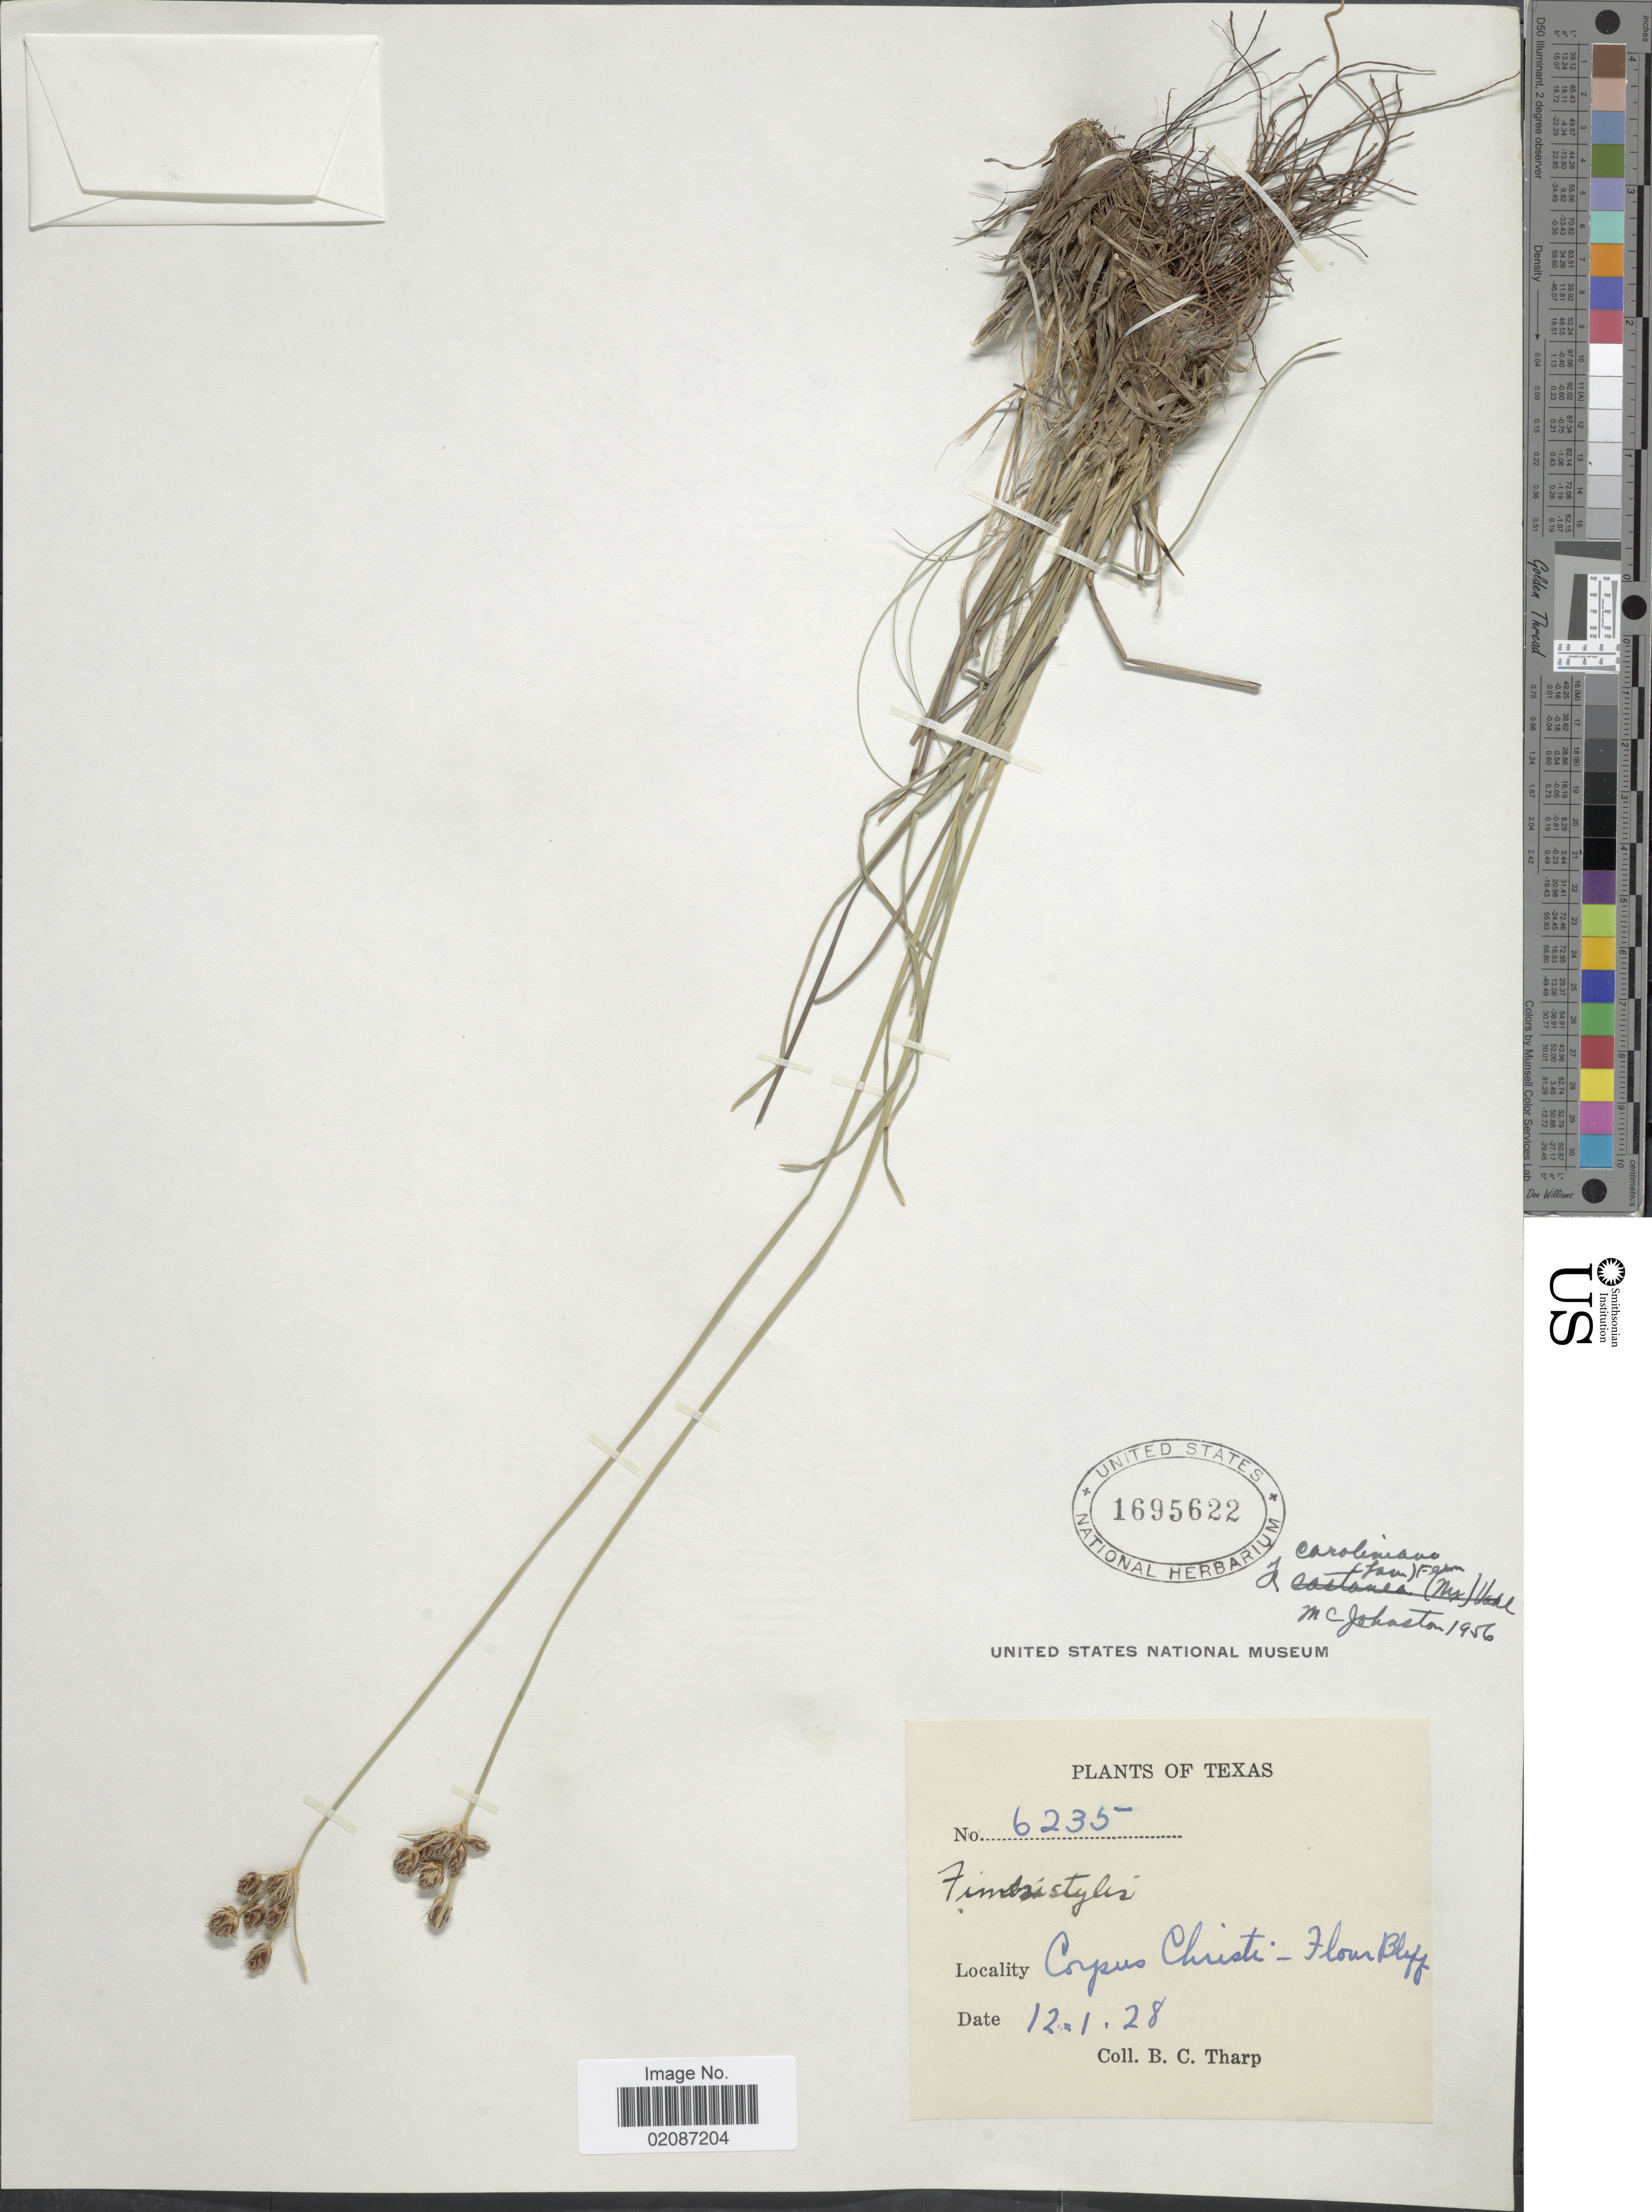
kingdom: Plantae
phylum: Tracheophyta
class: Liliopsida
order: Poales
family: Cyperaceae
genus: Fimbristylis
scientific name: Fimbristylis spadicea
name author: (L.) Vahl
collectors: B. C. Tharp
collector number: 6235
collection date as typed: Transcribed d/m/y: 1/12/28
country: United States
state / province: Texas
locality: Corpus Christi - Flour Bluff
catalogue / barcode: US 1695622